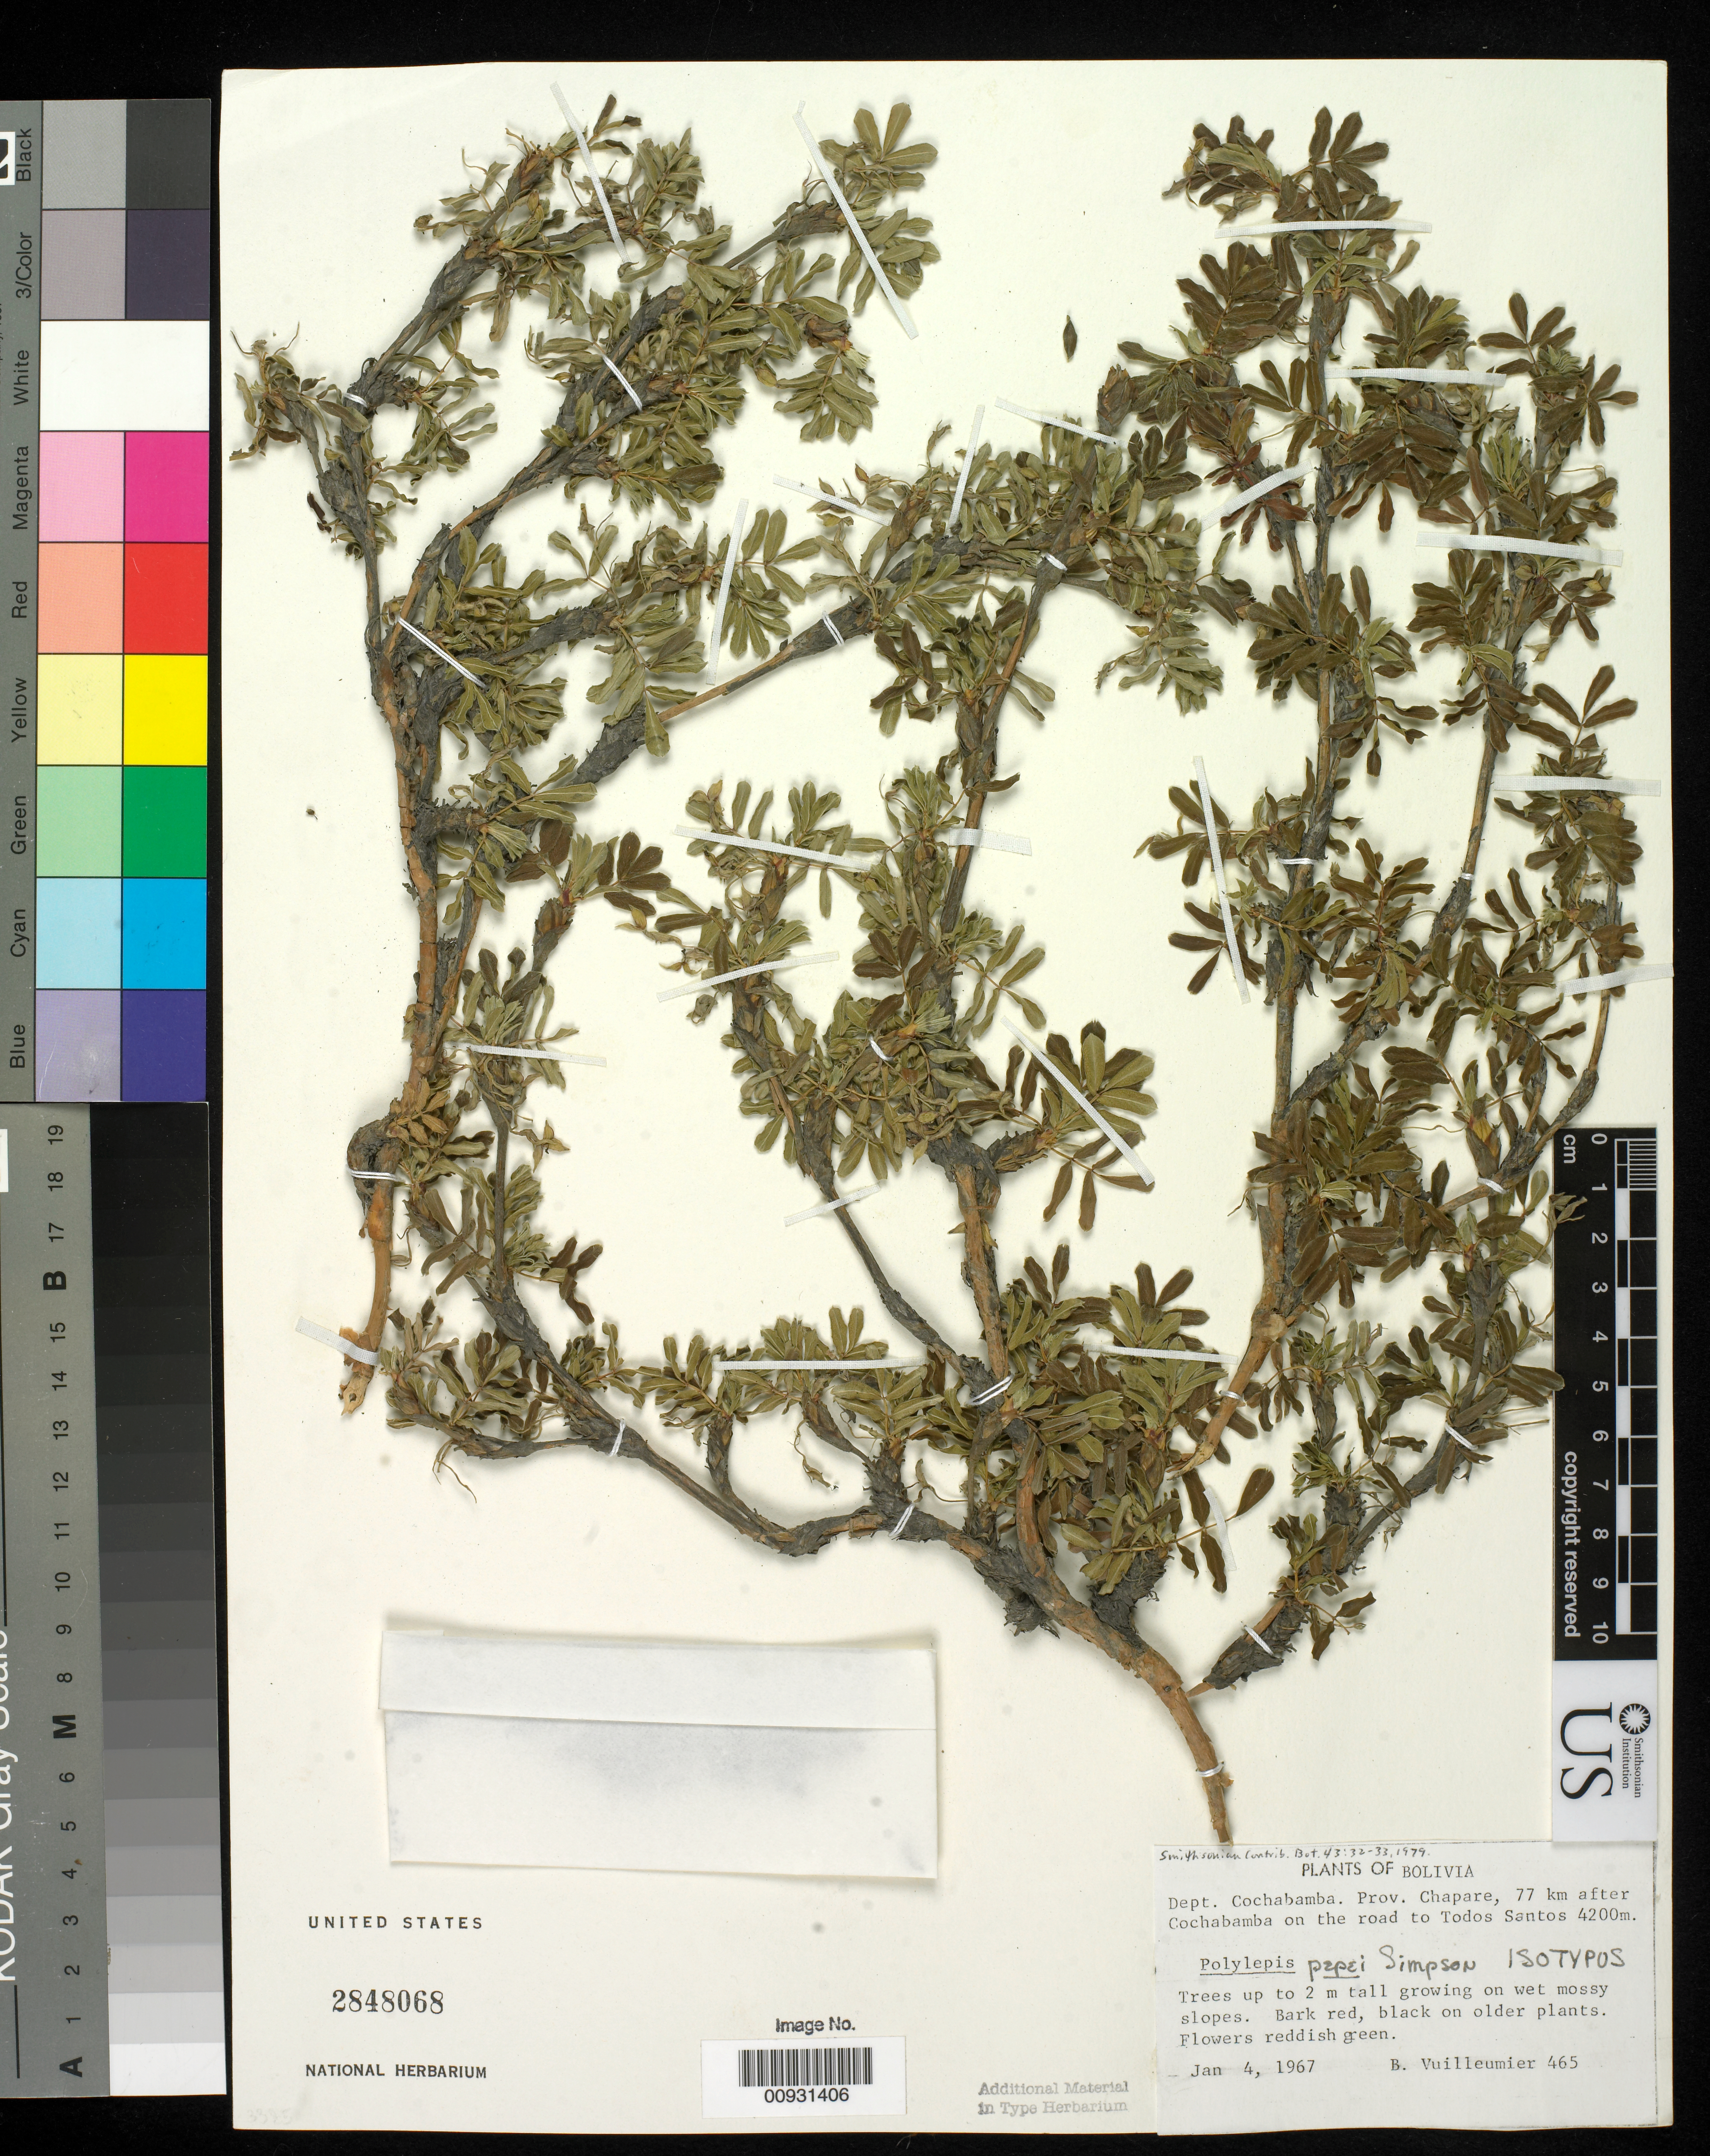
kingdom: Plantae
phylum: Tracheophyta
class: Magnoliopsida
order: Rosales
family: Rosaceae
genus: Polylepis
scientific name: Polylepis pepei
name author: B.B. Simpson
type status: Isotype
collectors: B. Vuilleumier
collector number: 465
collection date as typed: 04 Jan 1967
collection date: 1967-01-04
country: Bolivia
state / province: Cochabamba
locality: Chaparé, 77 km after Cochabamba on the road to Todos Santos.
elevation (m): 4200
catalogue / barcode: US 2848068